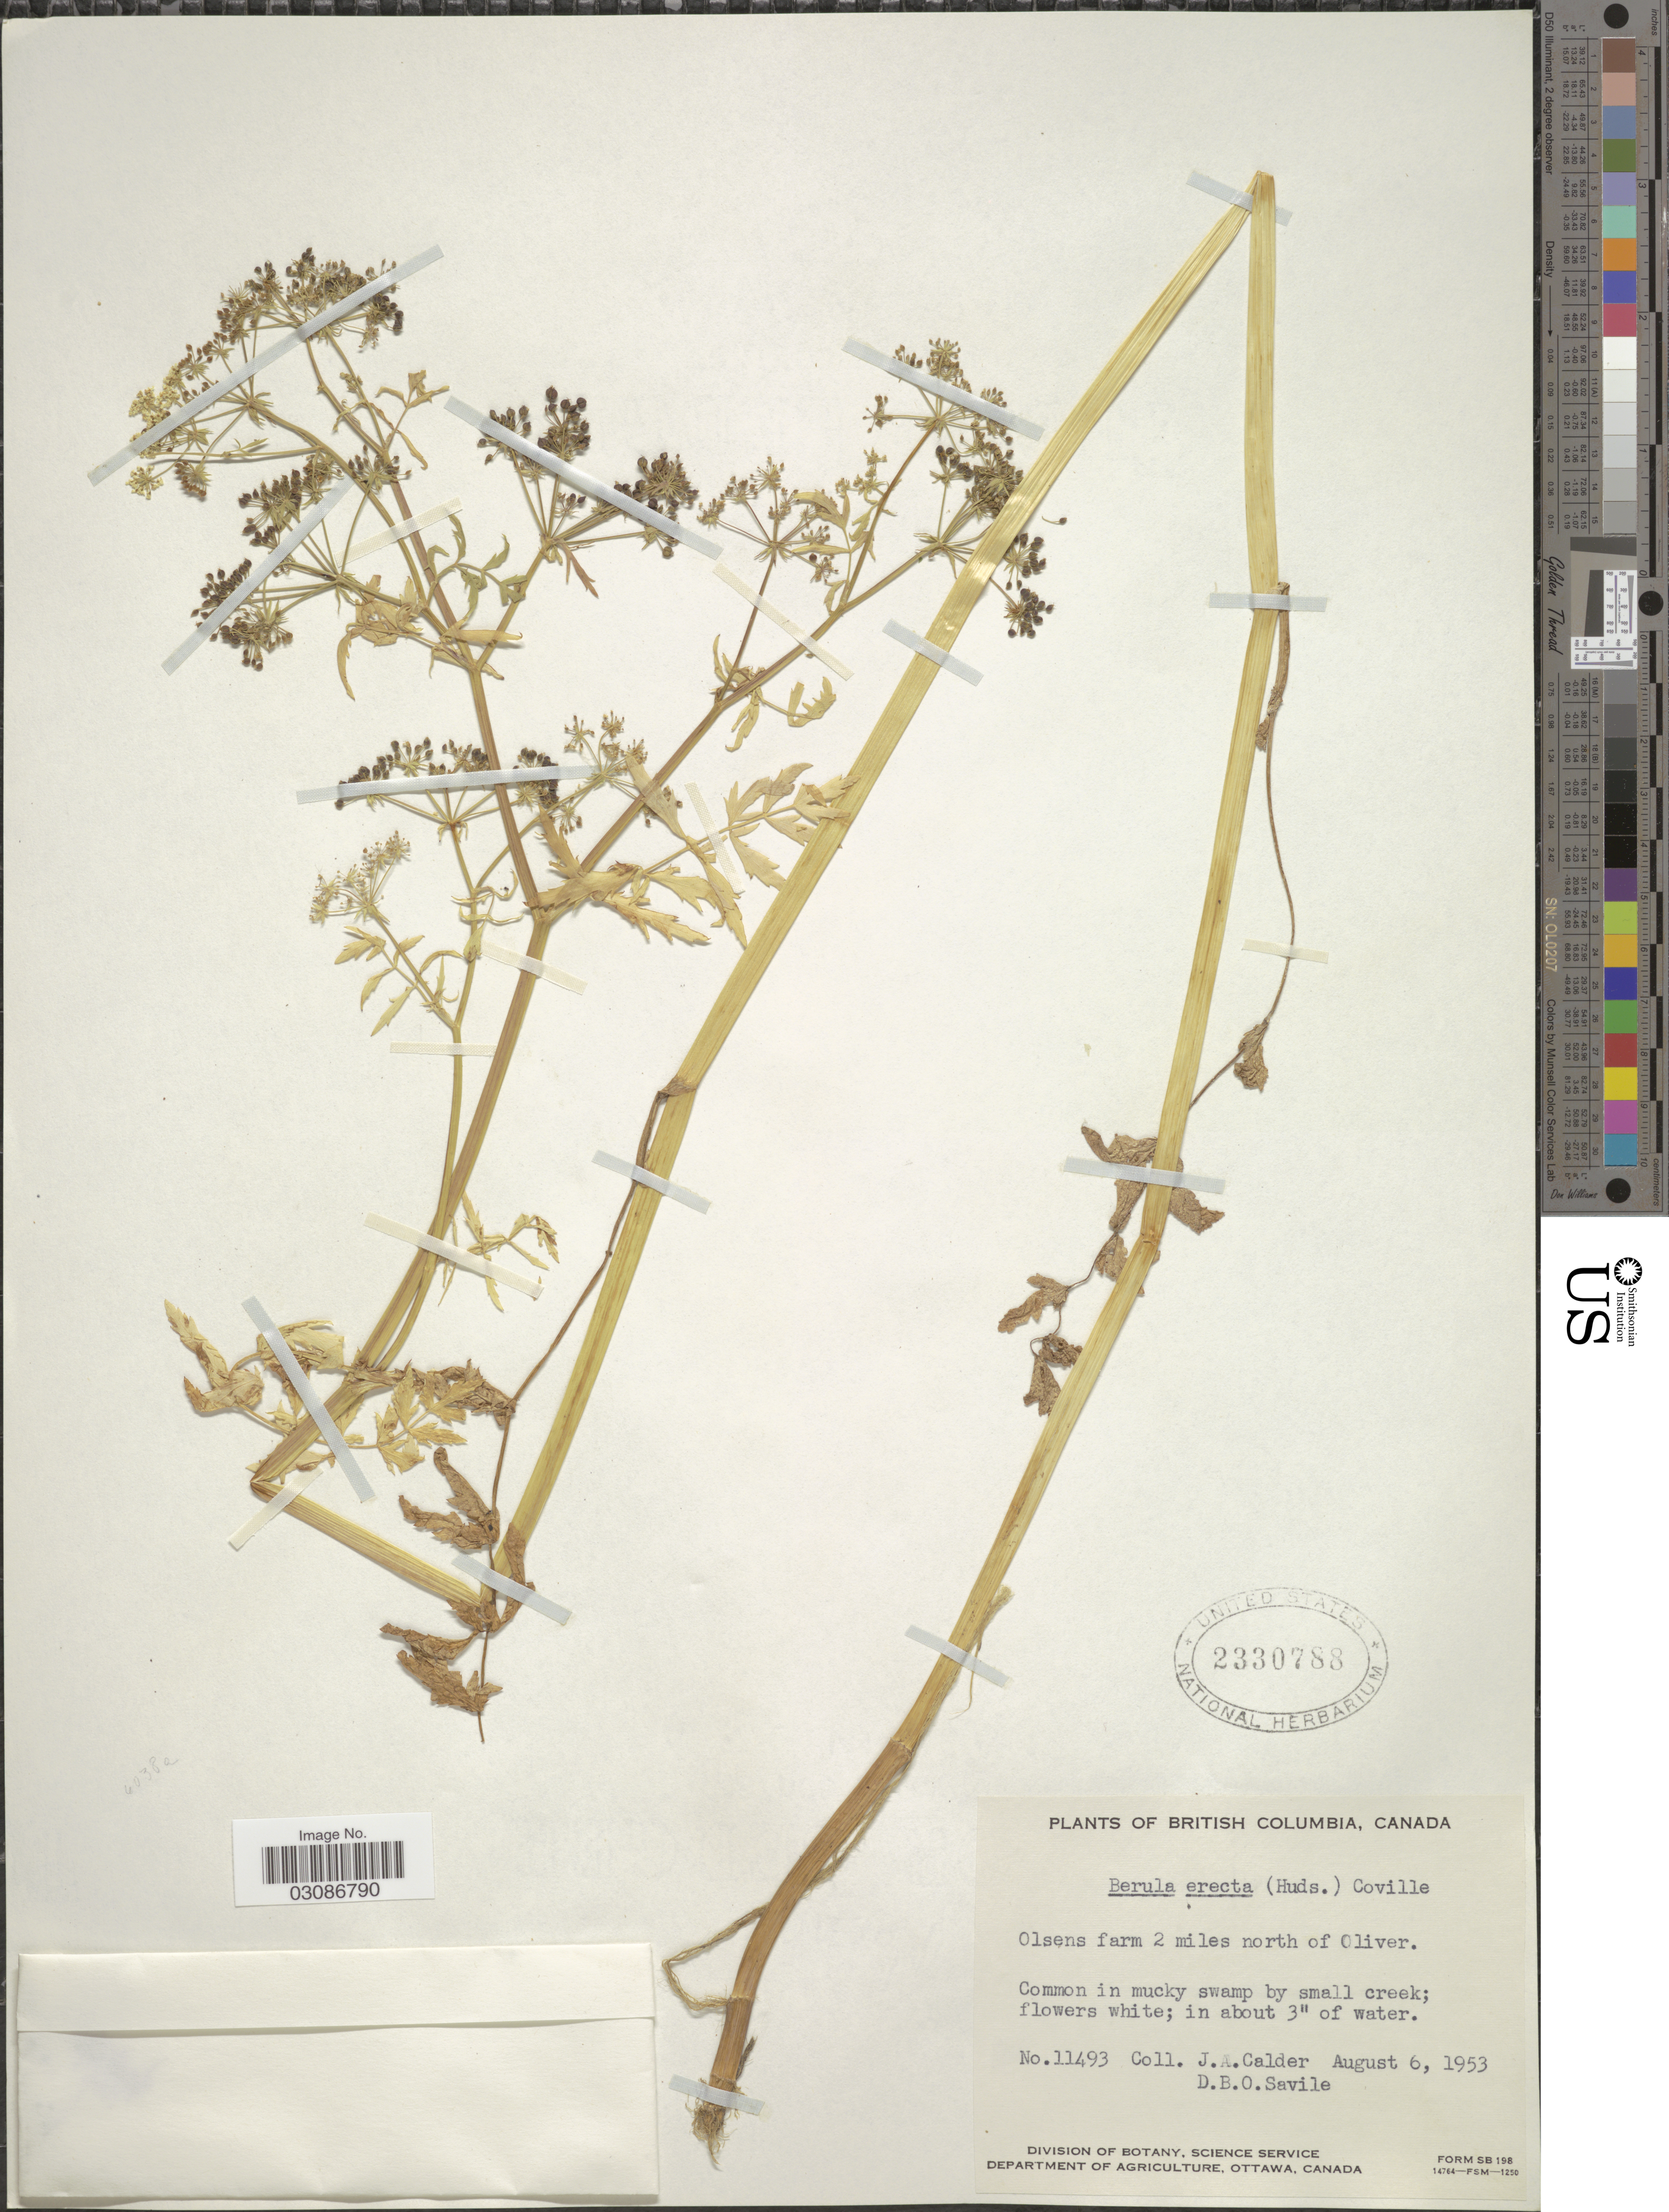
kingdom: Plantae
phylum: Tracheophyta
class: Magnoliopsida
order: Apiales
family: Apiaceae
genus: Berula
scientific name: Berula erecta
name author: (Huds.) Coville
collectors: J. A. Calder & D. Savile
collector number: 11493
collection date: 1953-08-06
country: Canada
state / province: British Columbia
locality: Olsens farm 2 miles north of Oliver.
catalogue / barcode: US 2330788